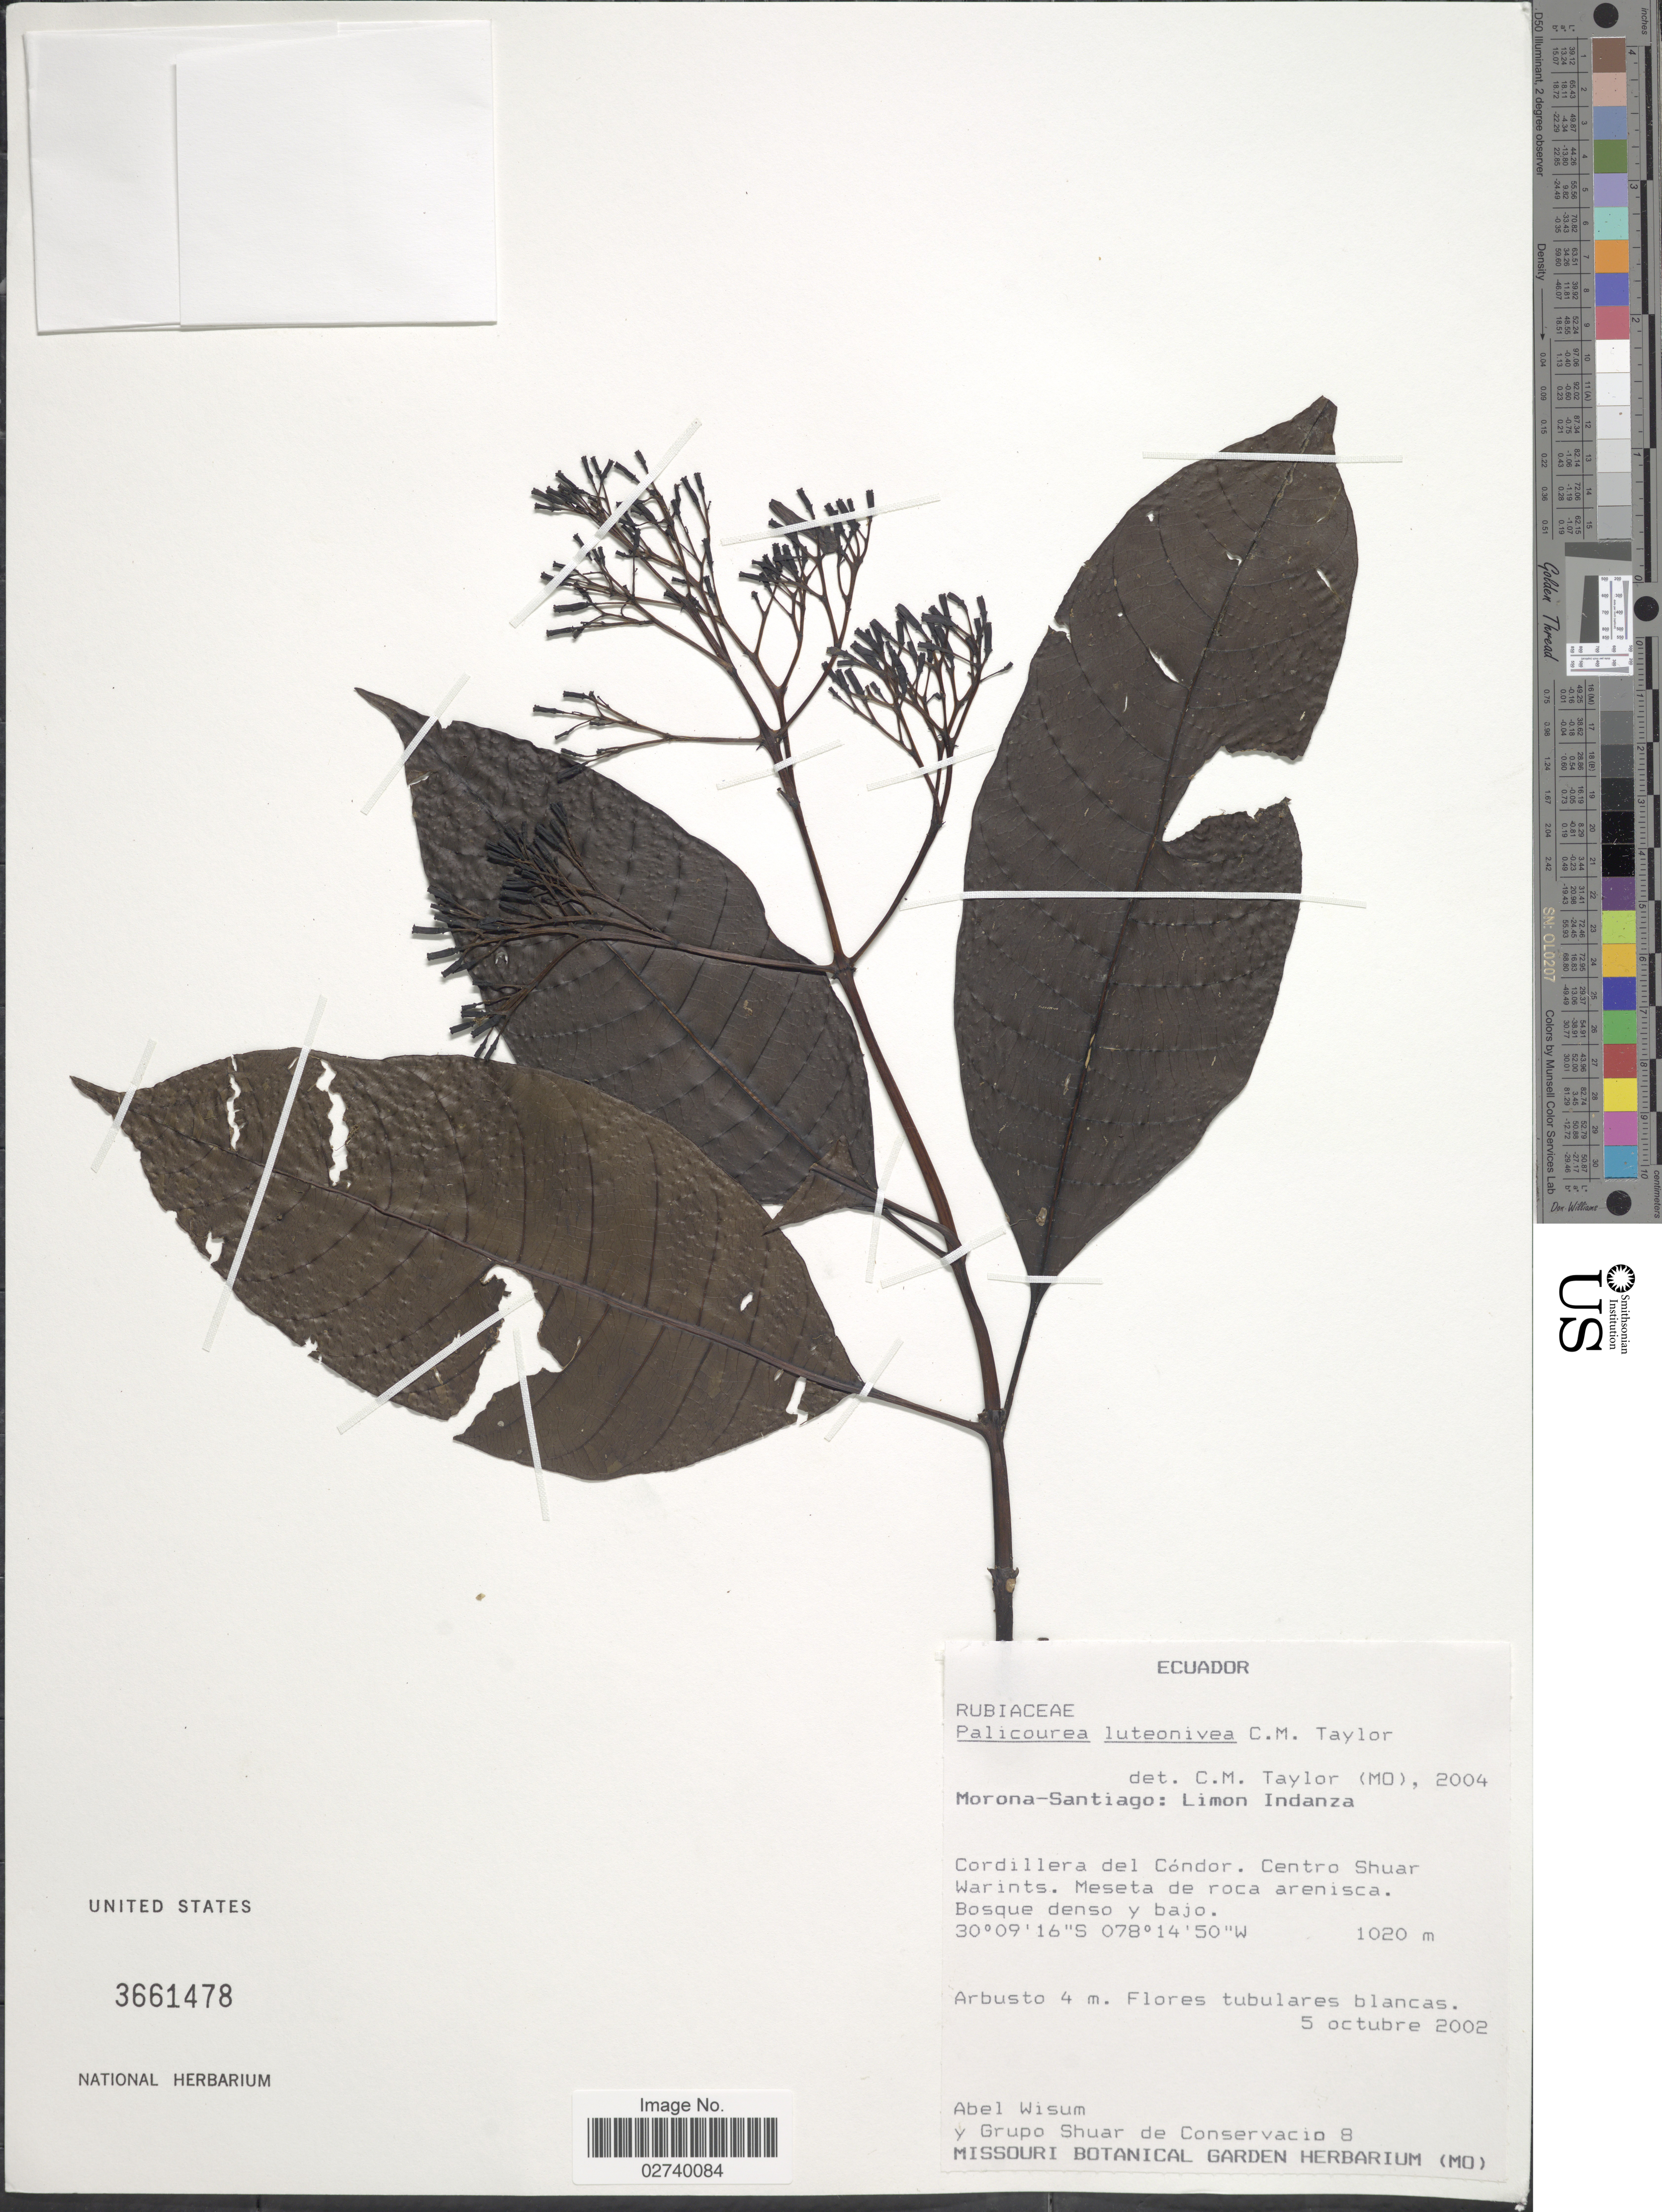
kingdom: Plantae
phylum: Tracheophyta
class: Magnoliopsida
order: Gentianales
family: Rubiaceae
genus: Palicourea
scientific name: Palicourea luteonivea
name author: C.M. Taylor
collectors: A. Wisum & Grupo Shuar de conservación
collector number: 8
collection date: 2002-10-05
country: Ecuador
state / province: Morona-Santiago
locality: Limon Indanza, Cordillera del Condor, Centro Shuar Warints, Meseta de roca arenisca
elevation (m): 1020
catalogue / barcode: US 3661478